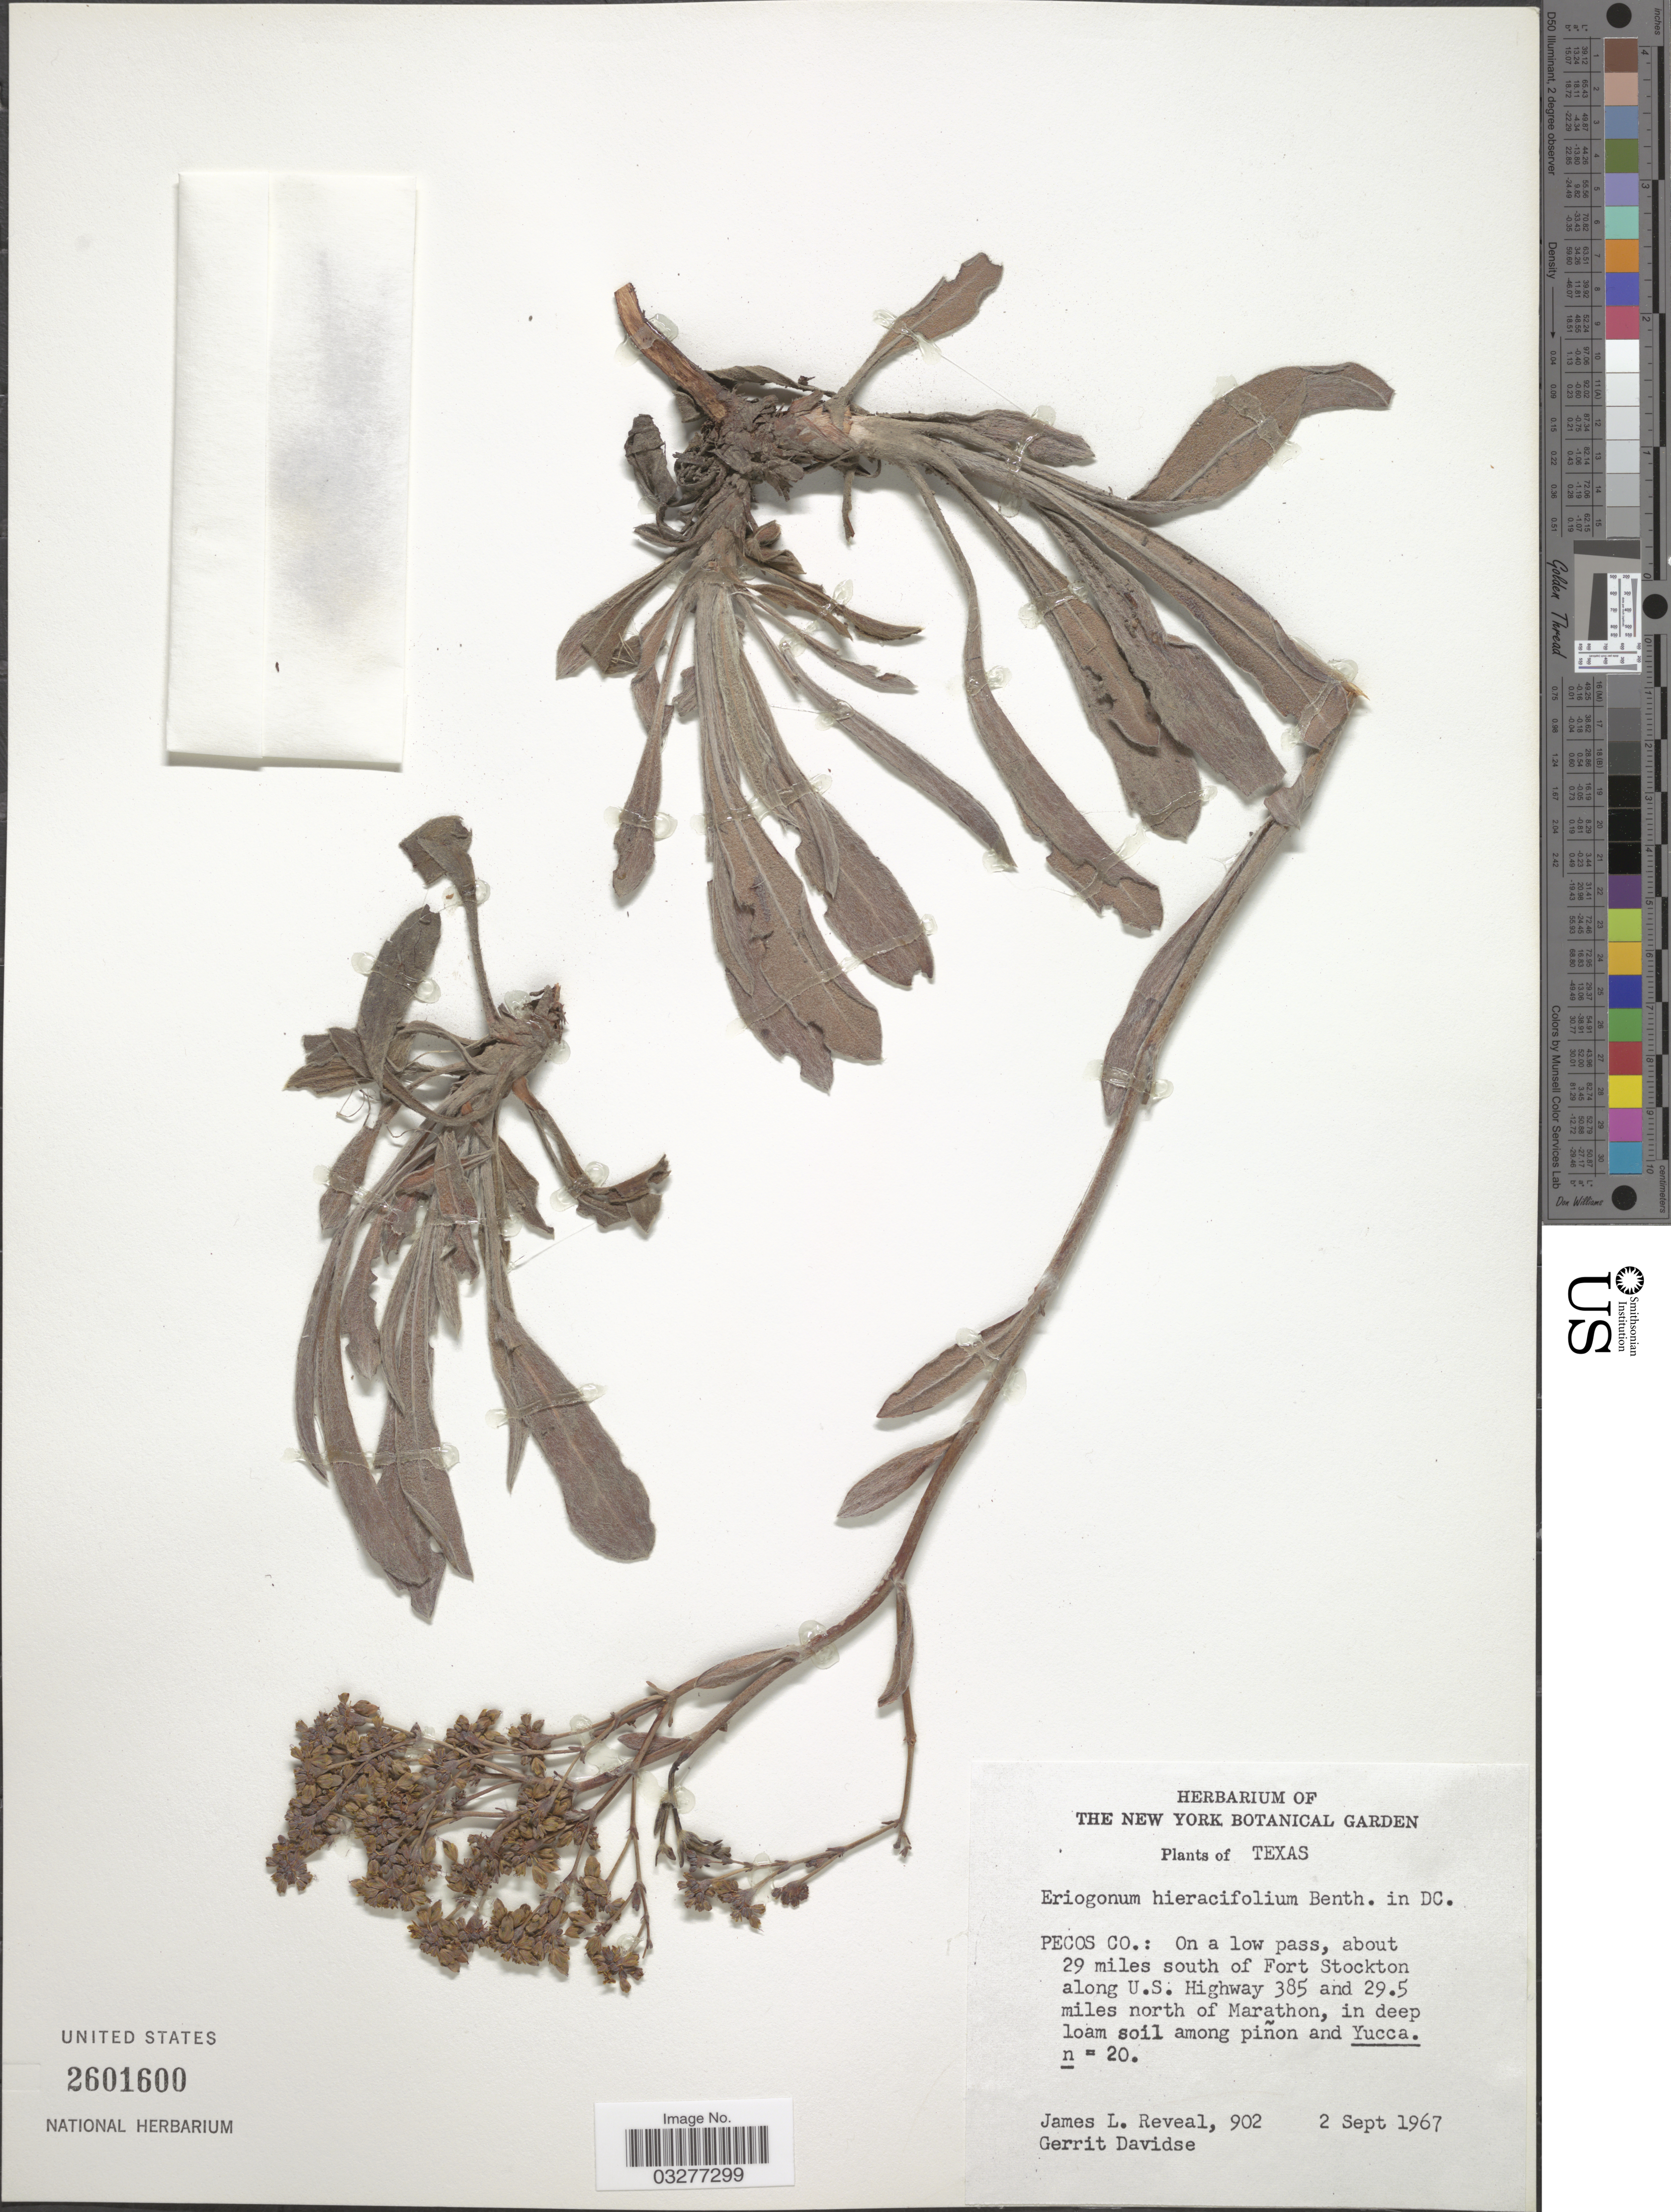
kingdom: Plantae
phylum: Tracheophyta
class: Magnoliopsida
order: Caryophyllales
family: Polygonaceae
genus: Eriogonum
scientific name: Eriogonum hieraciifolium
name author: Benth. in DC.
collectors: J. L. Reveal & G. Davidse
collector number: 902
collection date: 1967-09-02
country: United States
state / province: Texas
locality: Pecos Co.: On a low pass, about 29 miles south of Fort Stockton along U.S. Highway 385 and 29.5 miles north of Marathon.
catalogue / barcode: US 2601600